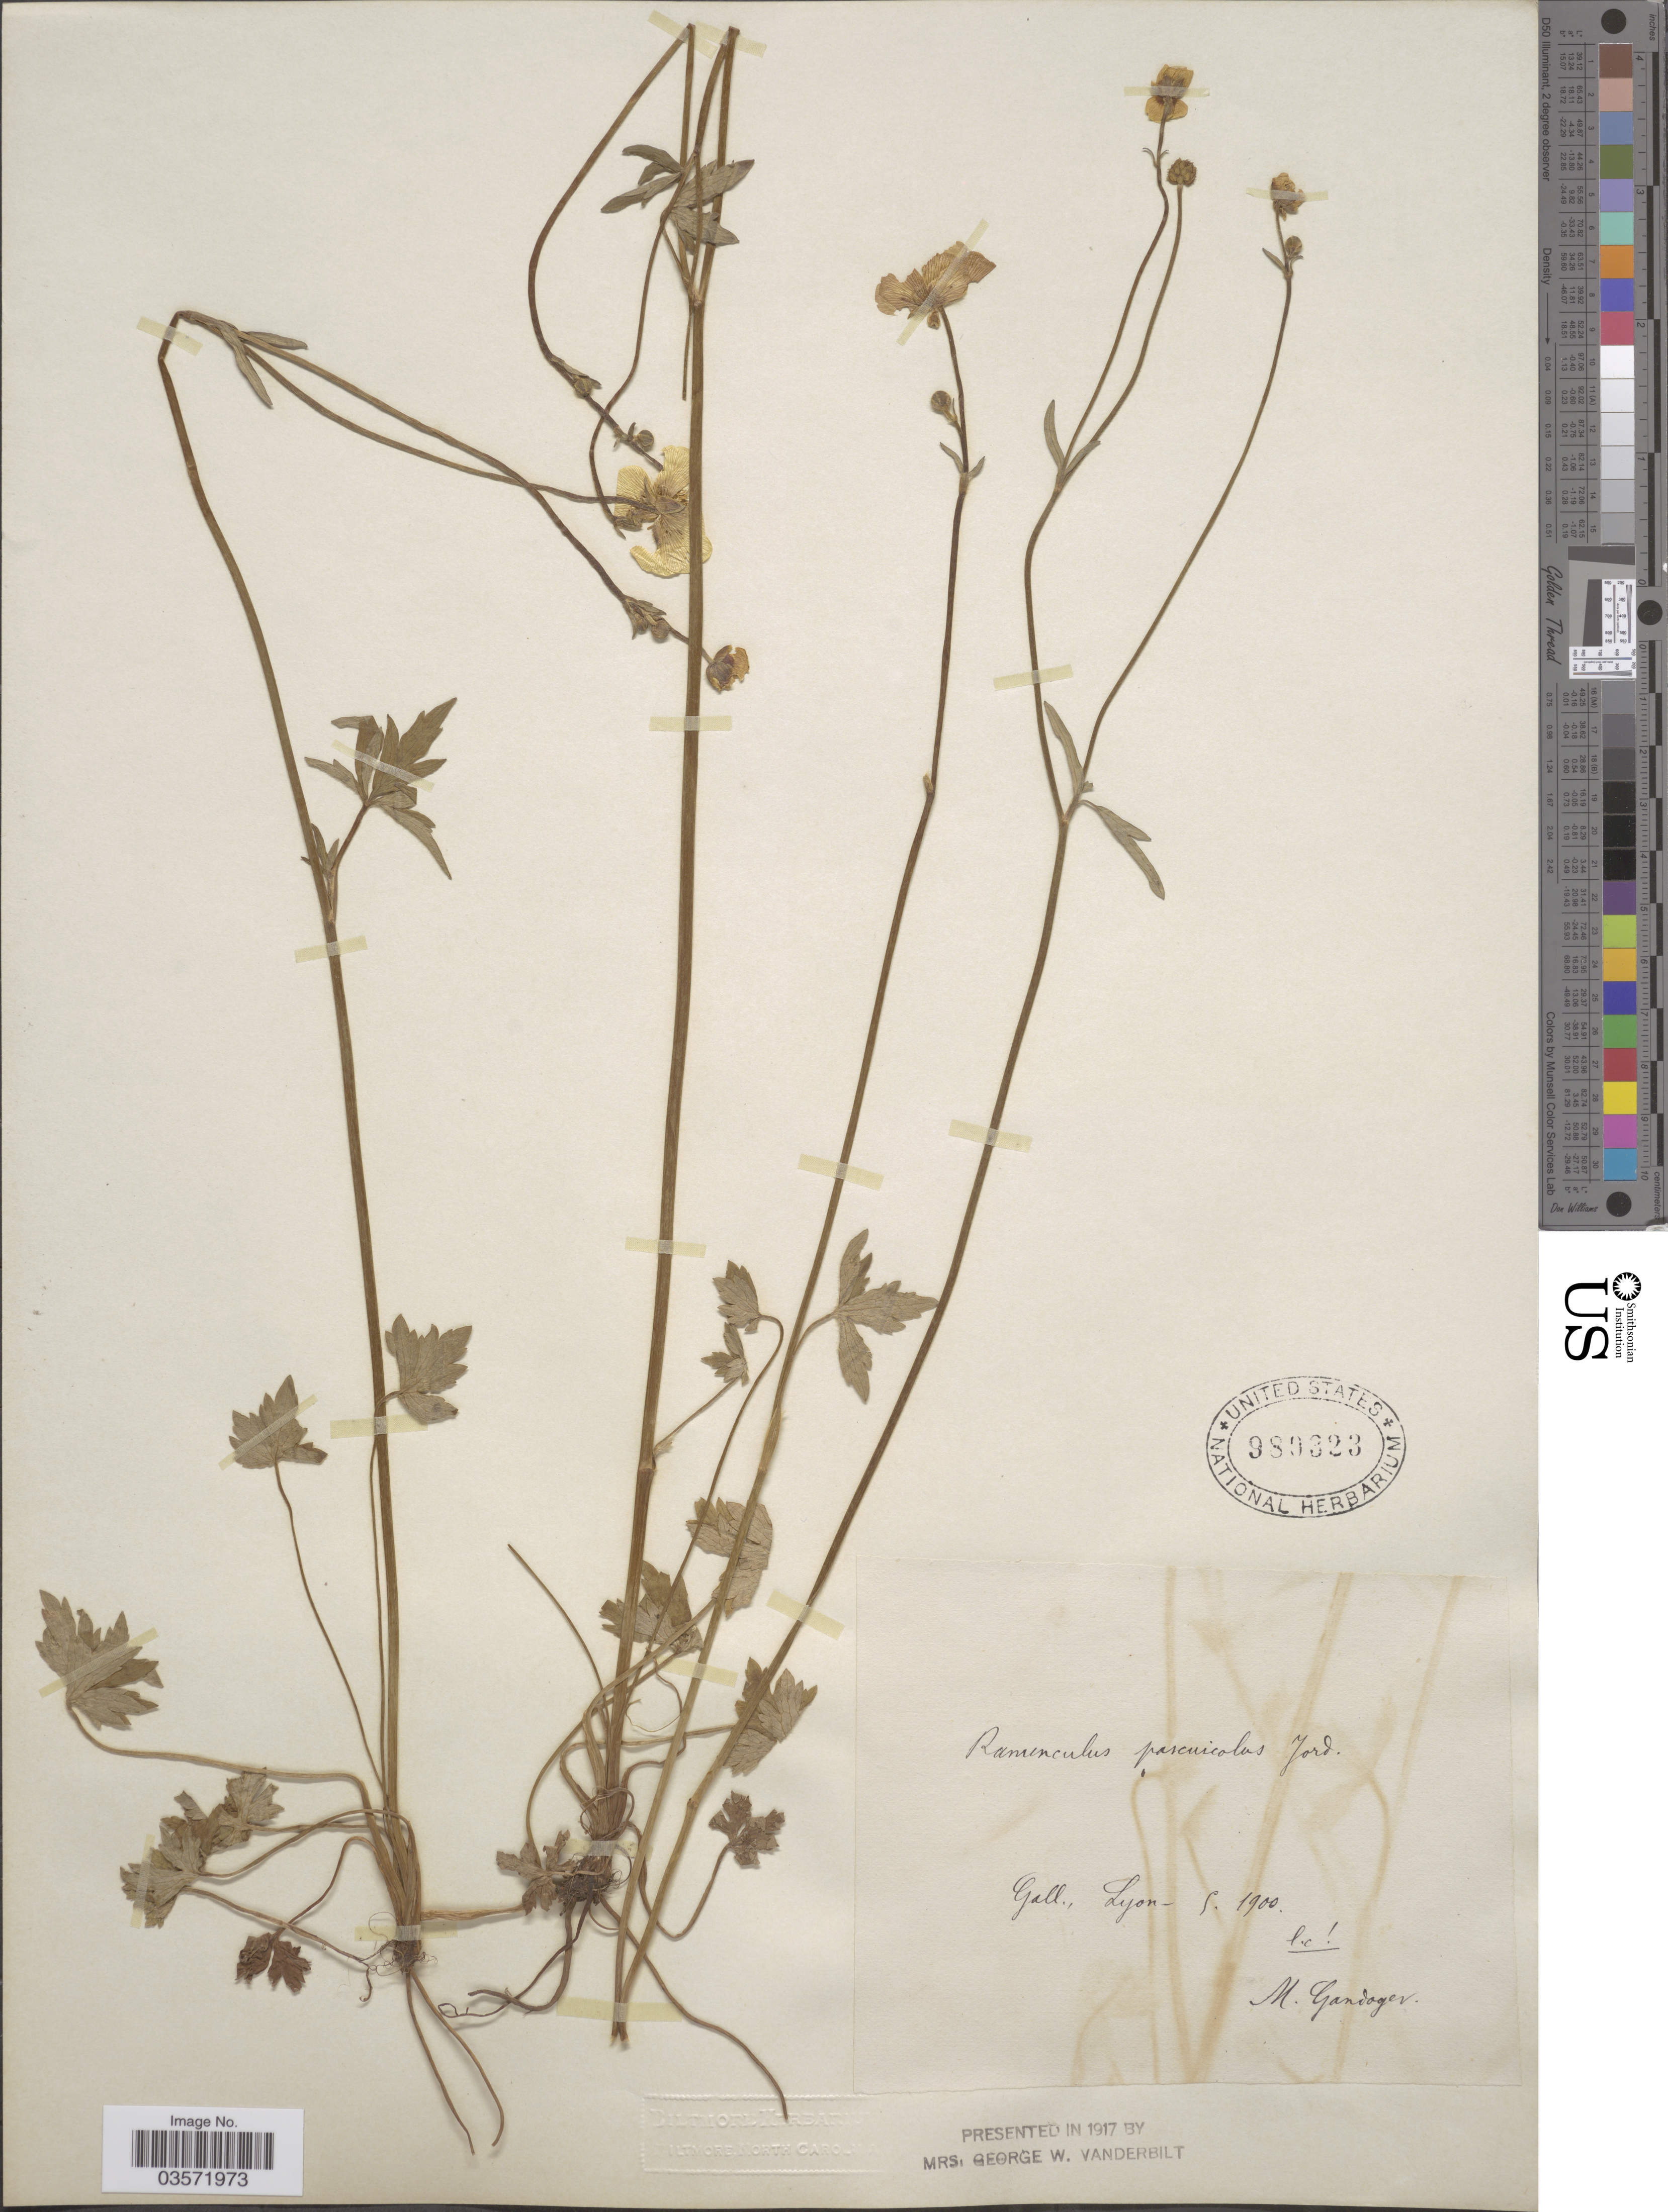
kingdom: Plantae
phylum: Tracheophyta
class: Magnoliopsida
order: Ranunculales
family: Ranunculaceae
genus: Ranunculus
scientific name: Ranunculus pascuicola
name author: Jord.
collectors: M. Gandoger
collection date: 1900-05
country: France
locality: Gall., Lyon.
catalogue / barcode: US 980323